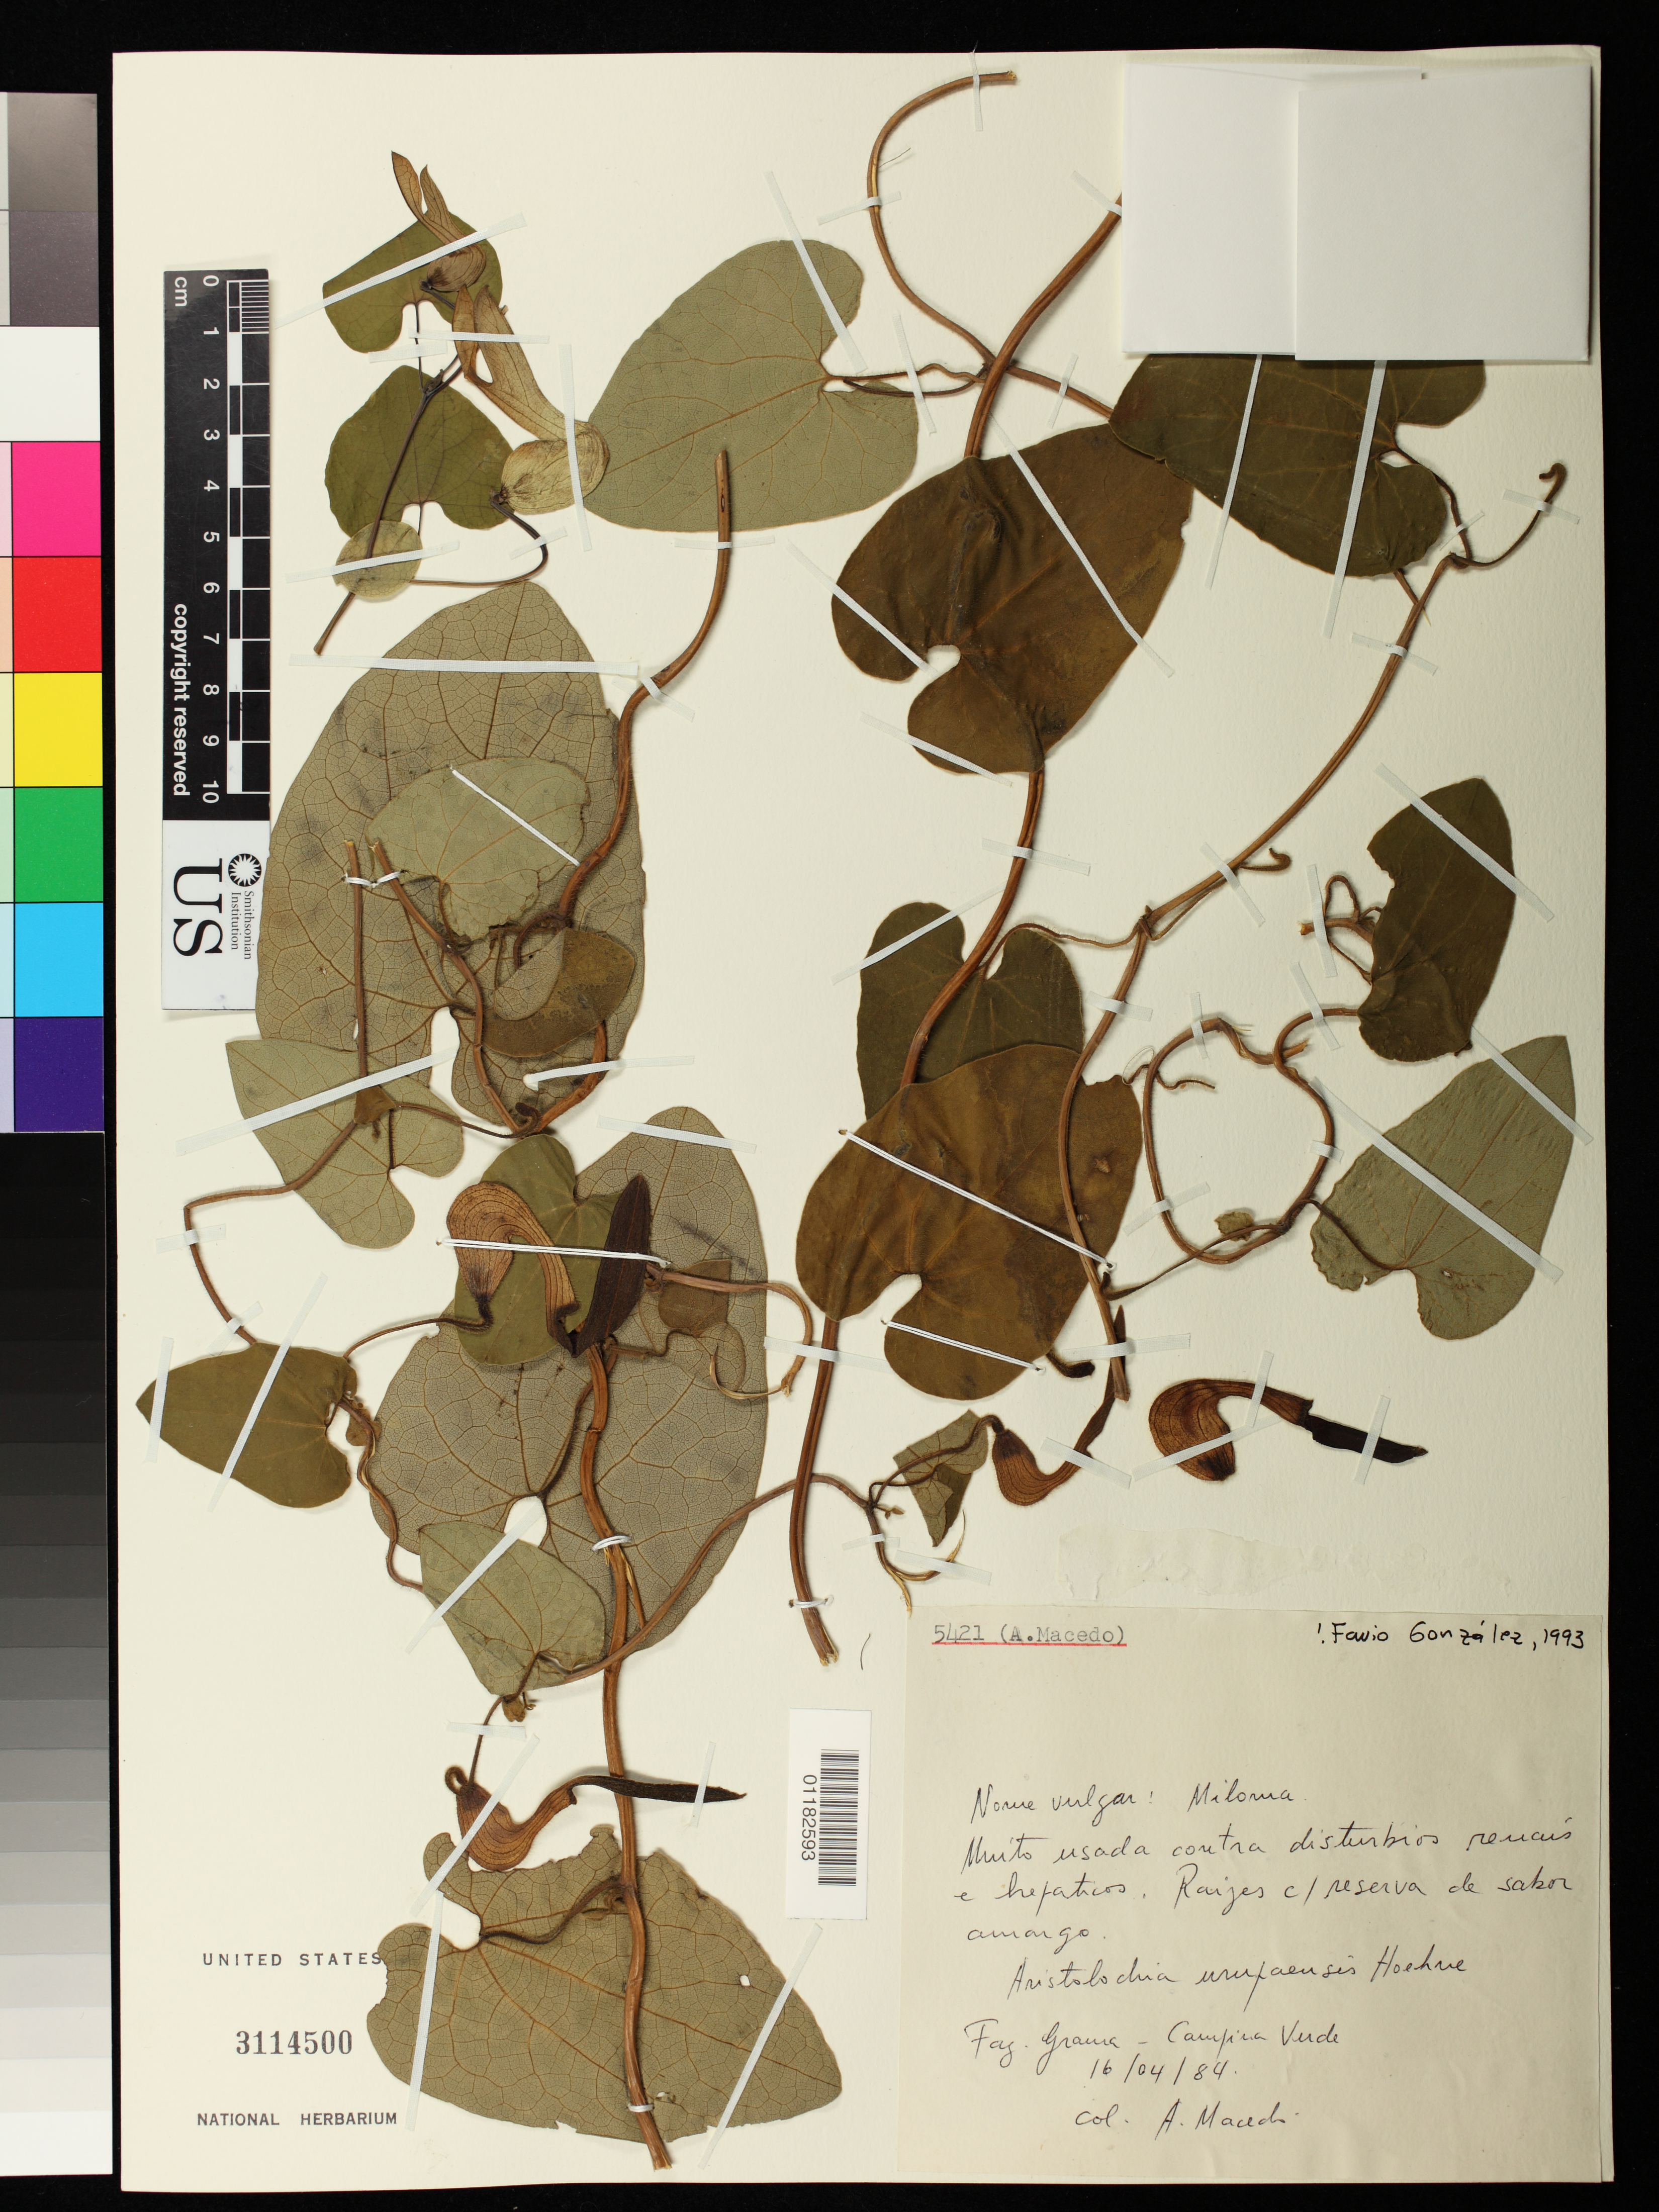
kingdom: Plantae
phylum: Tracheophyta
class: Magnoliopsida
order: Piperales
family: Aristolochiaceae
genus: Aristolochia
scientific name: Aristolochia urupaensis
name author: Hoehne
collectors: A. Macedo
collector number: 5421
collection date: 1884-04-16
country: Brazil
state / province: São Paulo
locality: Fazenda Grama- Campina Verde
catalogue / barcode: US 3114500